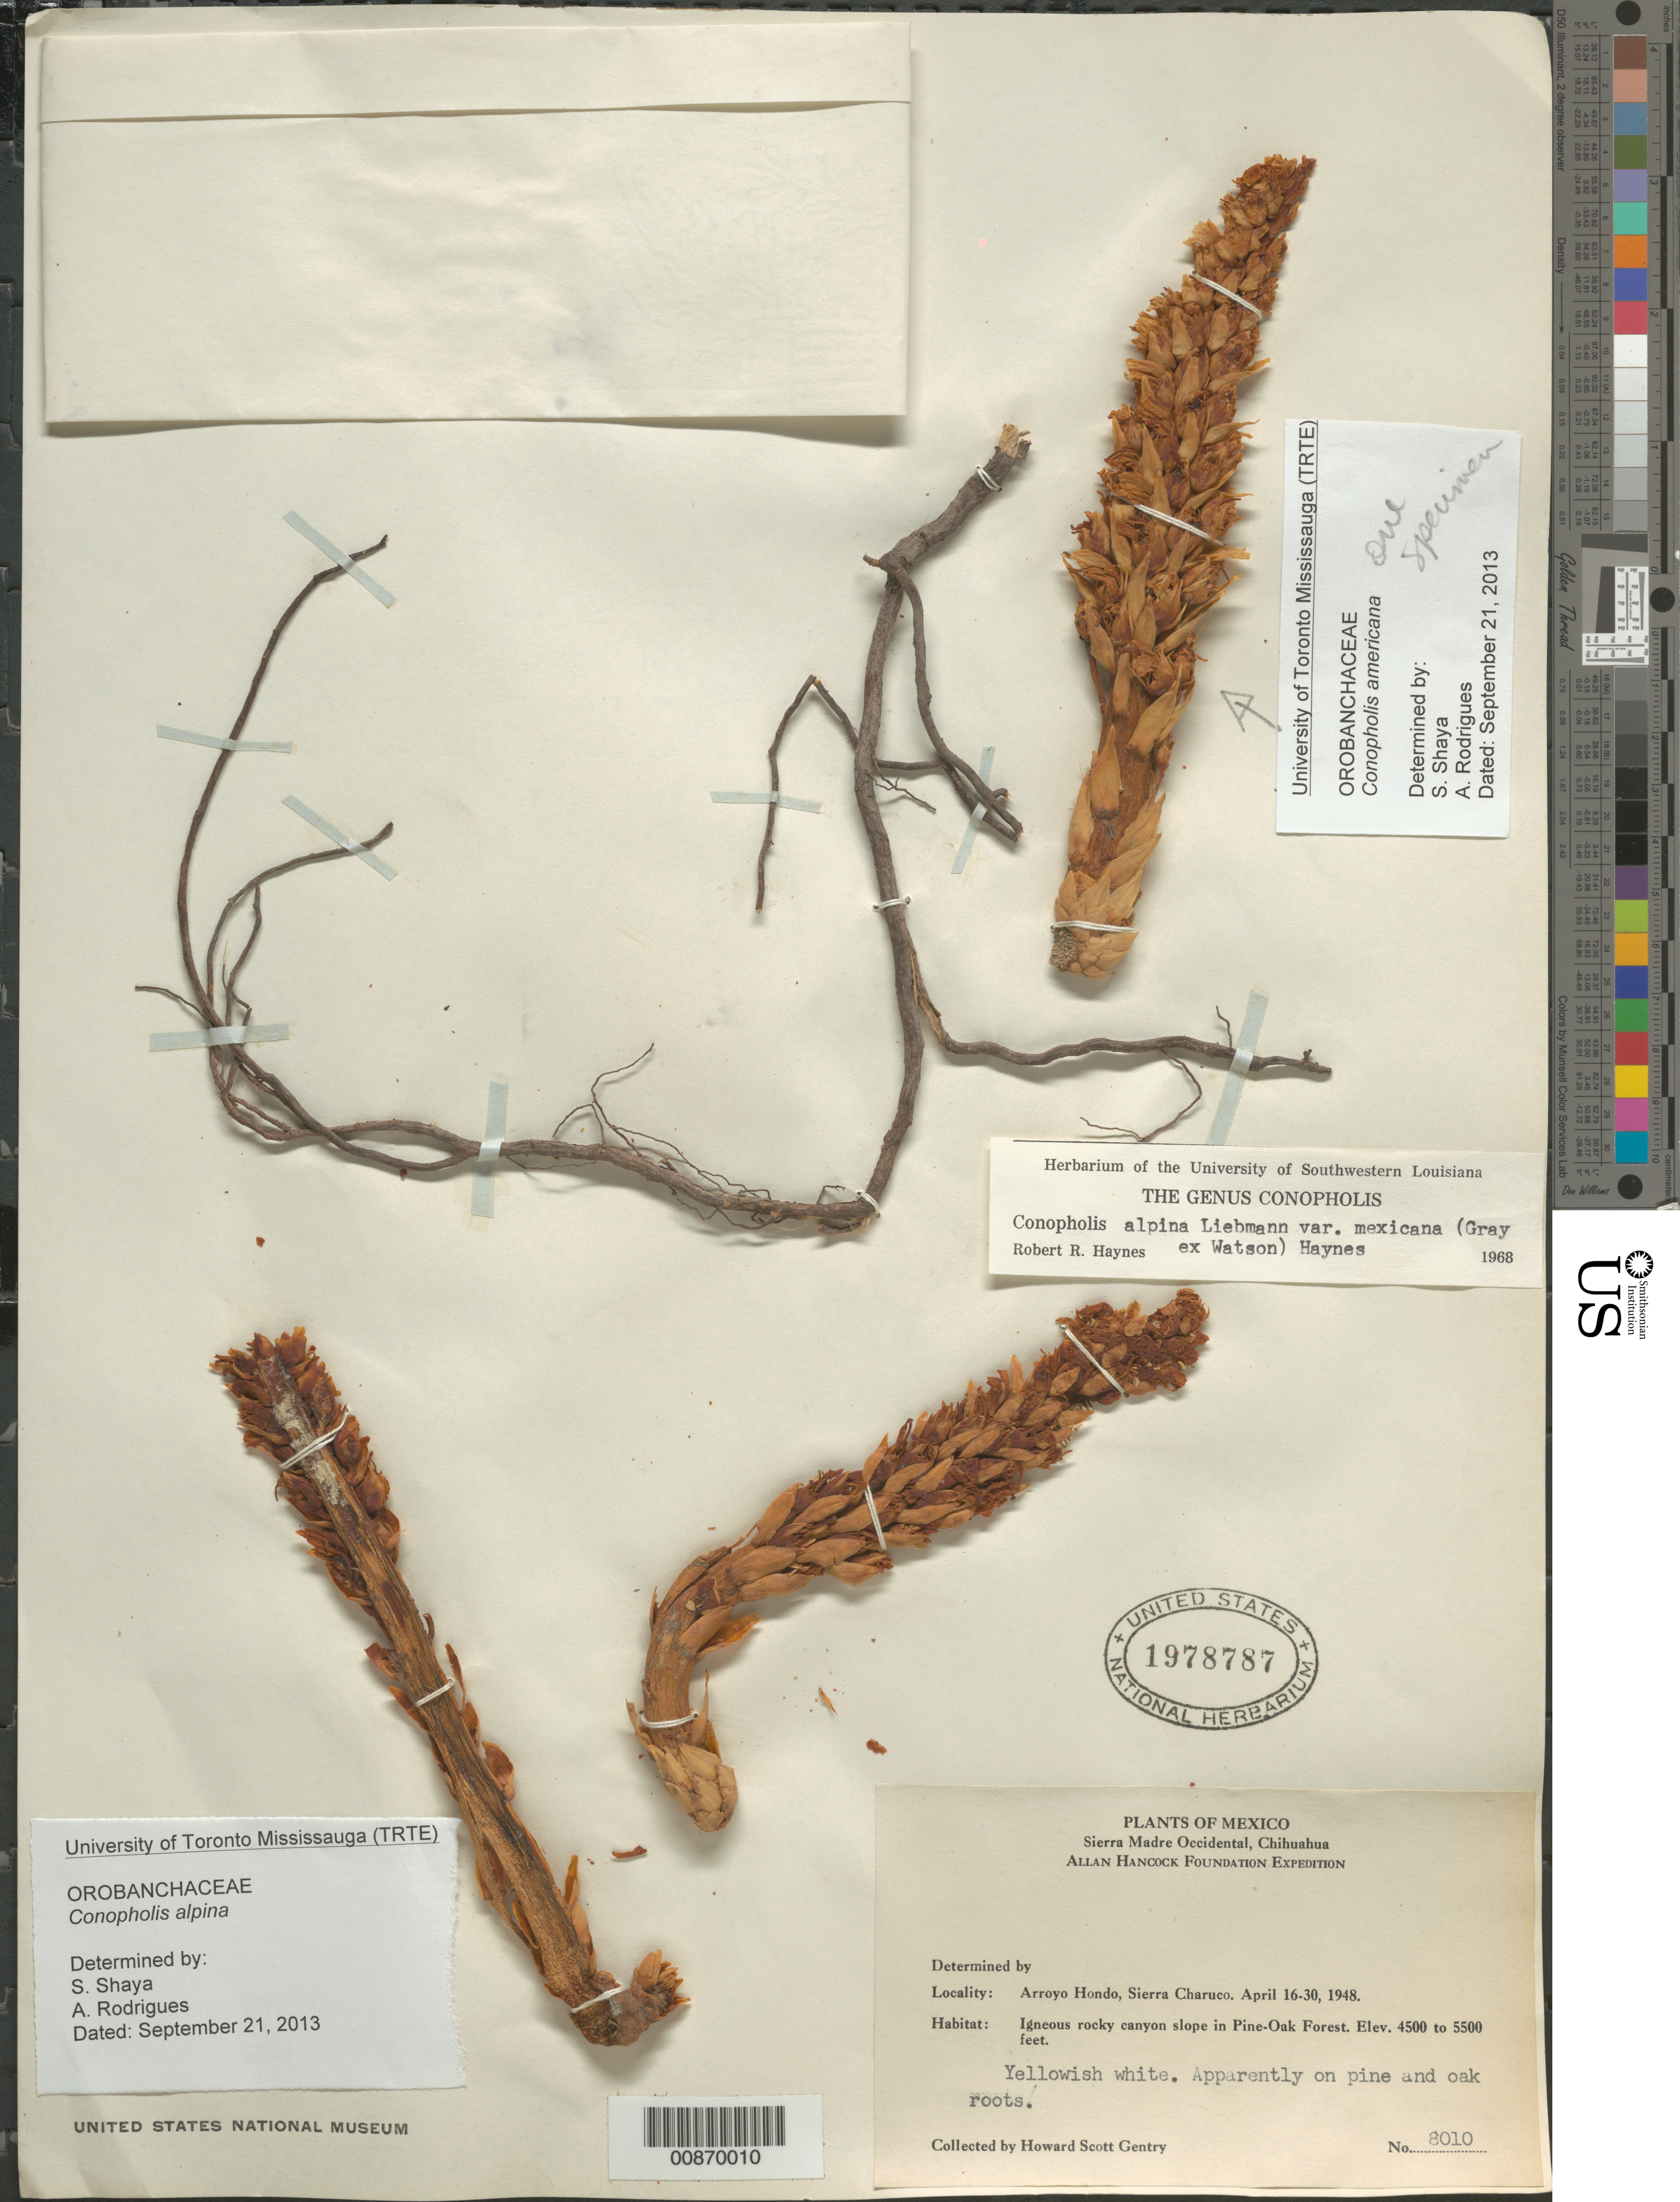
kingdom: Plantae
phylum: Tracheophyta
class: Magnoliopsida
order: Lamiales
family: Orobanchaceae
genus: Conopholis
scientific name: Conopholis alpina var. mexicana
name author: (A. Gray ex S. Watson) R.R. Haynes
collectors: H. S. Gentry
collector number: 8010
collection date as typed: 16 Apr 1948 to 30 Apr 1948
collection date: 1948-04-16/1948-04-30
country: Mexico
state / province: Chihuahua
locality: Arroyo Hondo, Sierra Charuco, Sierra Madre Occidental, Chihuahua.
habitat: Igneous rocky canyon slope in Pine-Oak Forest. Apparently on pine and oak roots.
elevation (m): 1372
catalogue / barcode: US 1978787